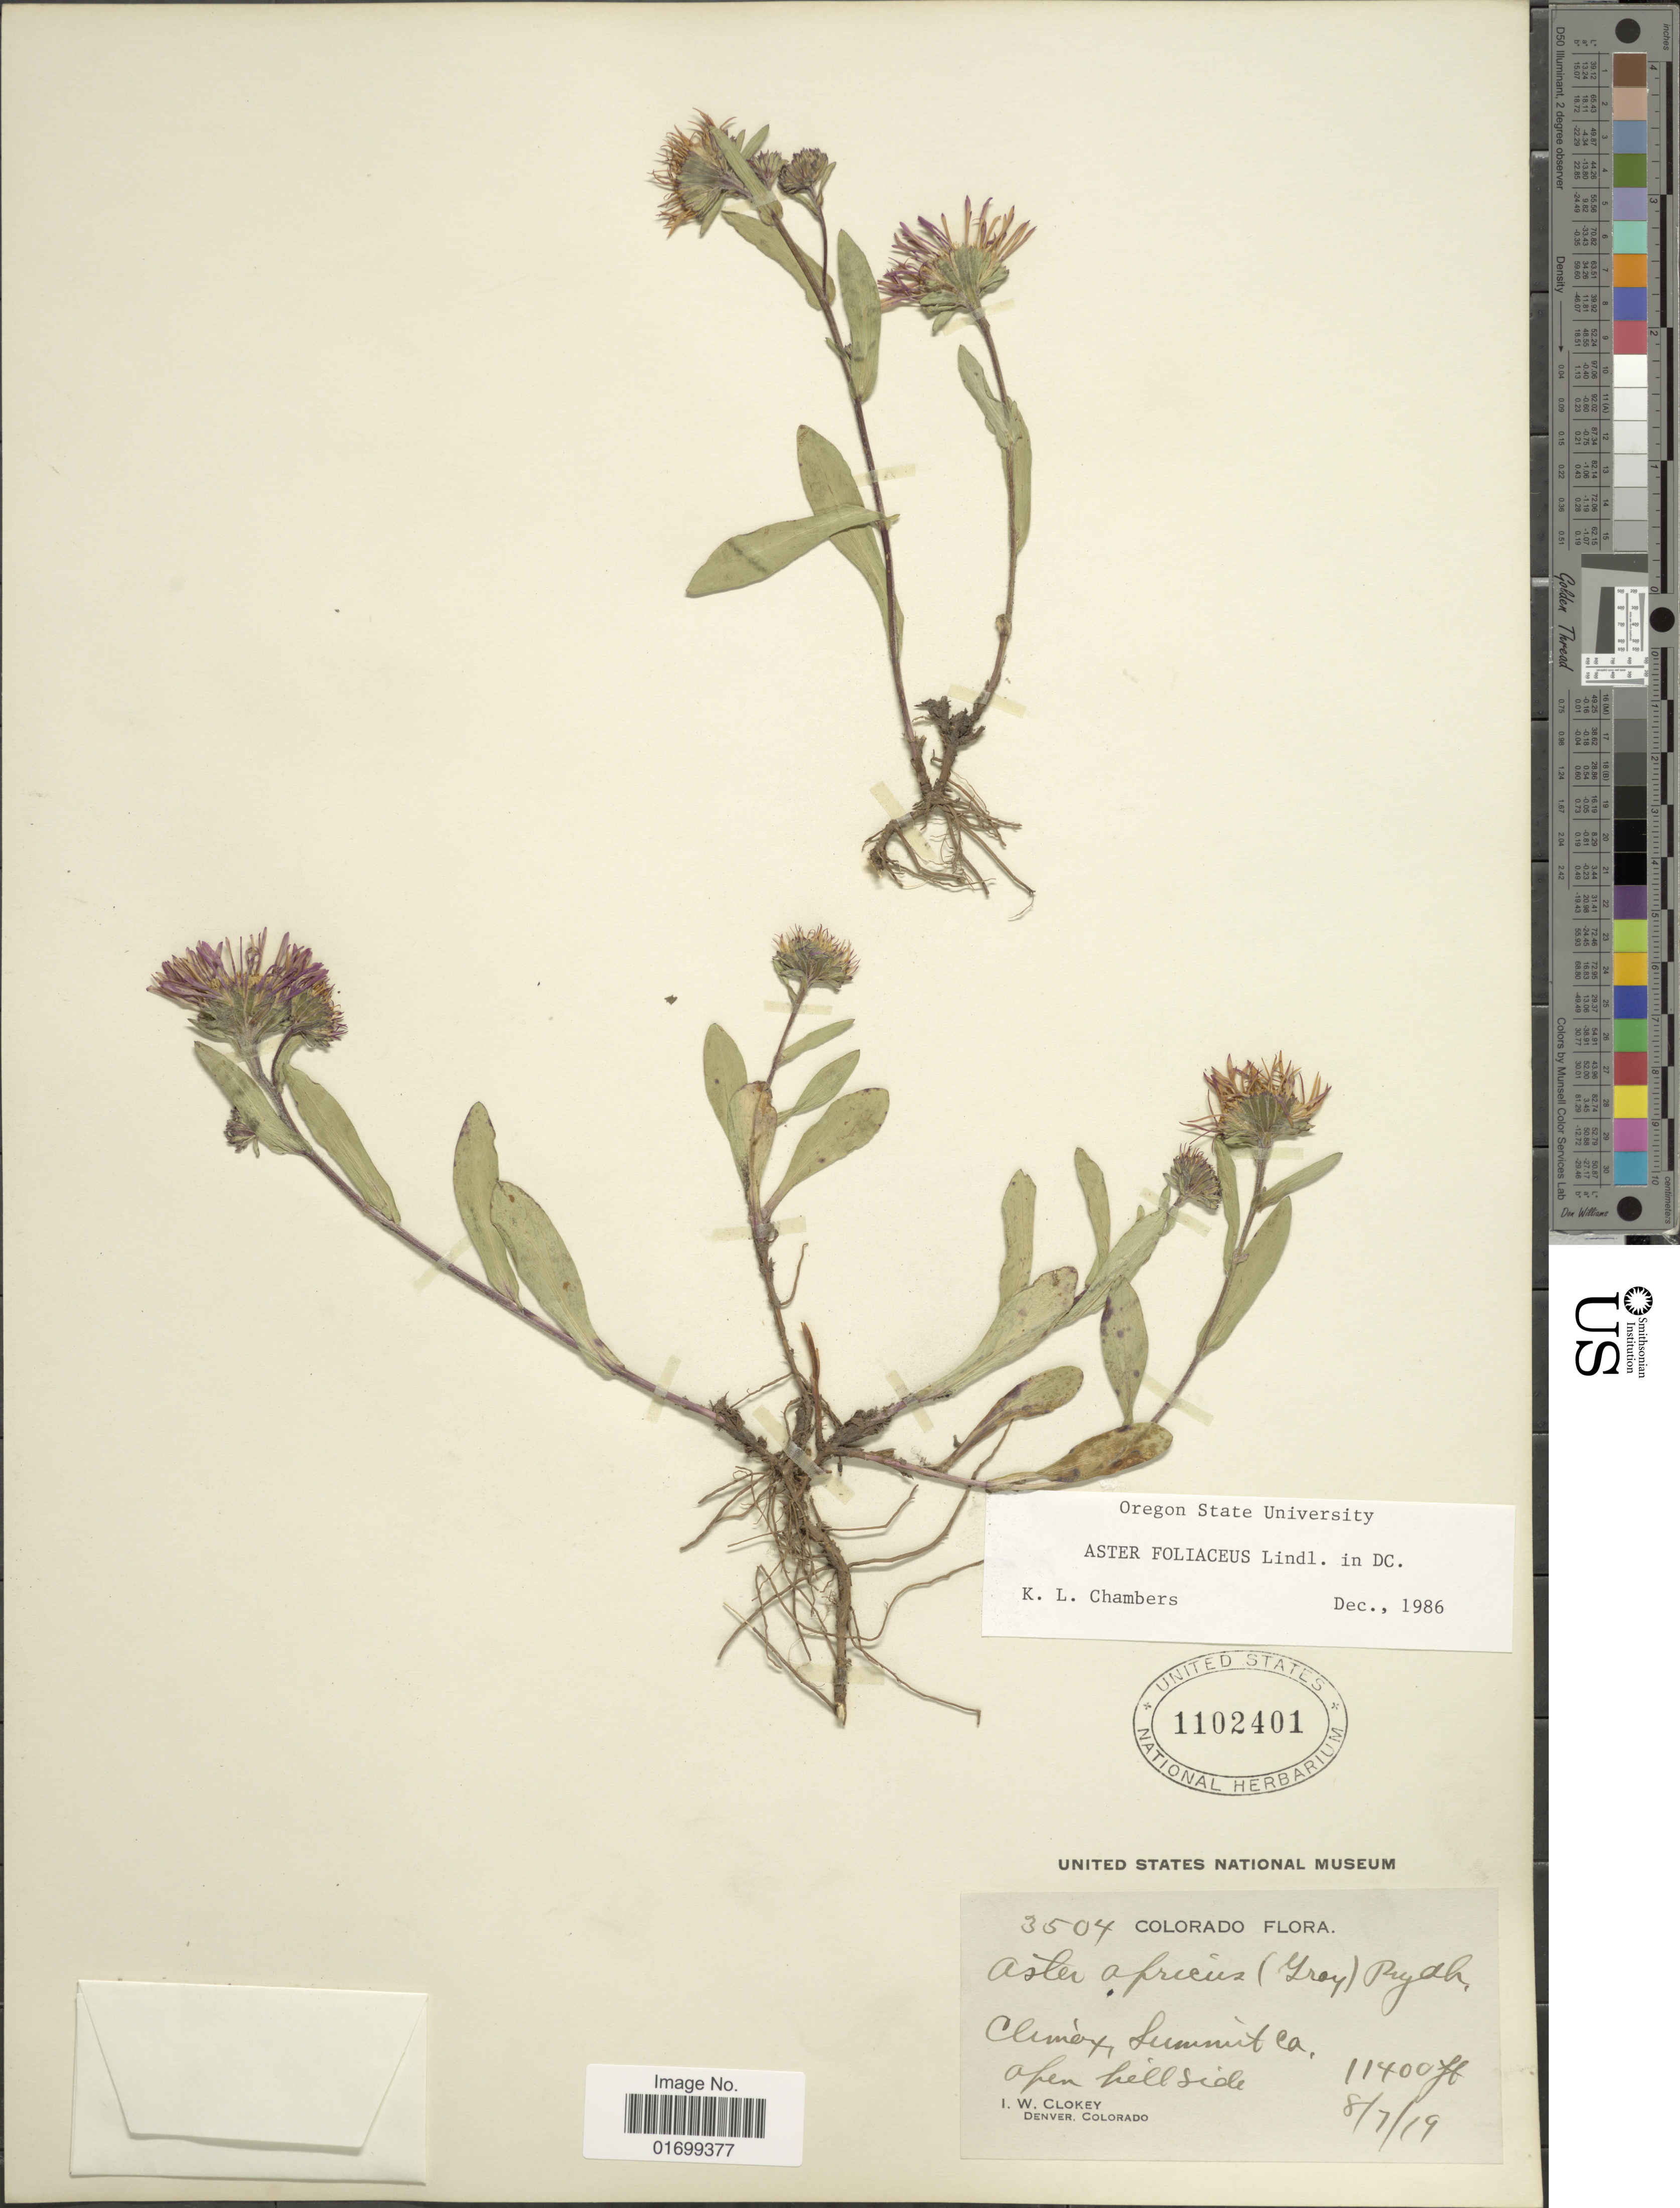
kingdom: Plantae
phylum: Tracheophyta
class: Magnoliopsida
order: Asterales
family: Asteraceae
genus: Symphyotrichum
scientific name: Symphyotrichum foliaceum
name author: (Lindl. ex DC.) G.L. Nesom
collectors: I. W. Clokey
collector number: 3504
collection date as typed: Transcribed d/m/y: 7/8/19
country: United States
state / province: Colorado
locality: Climax, Summit Co., open hillside.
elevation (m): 3475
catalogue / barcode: US 1102401